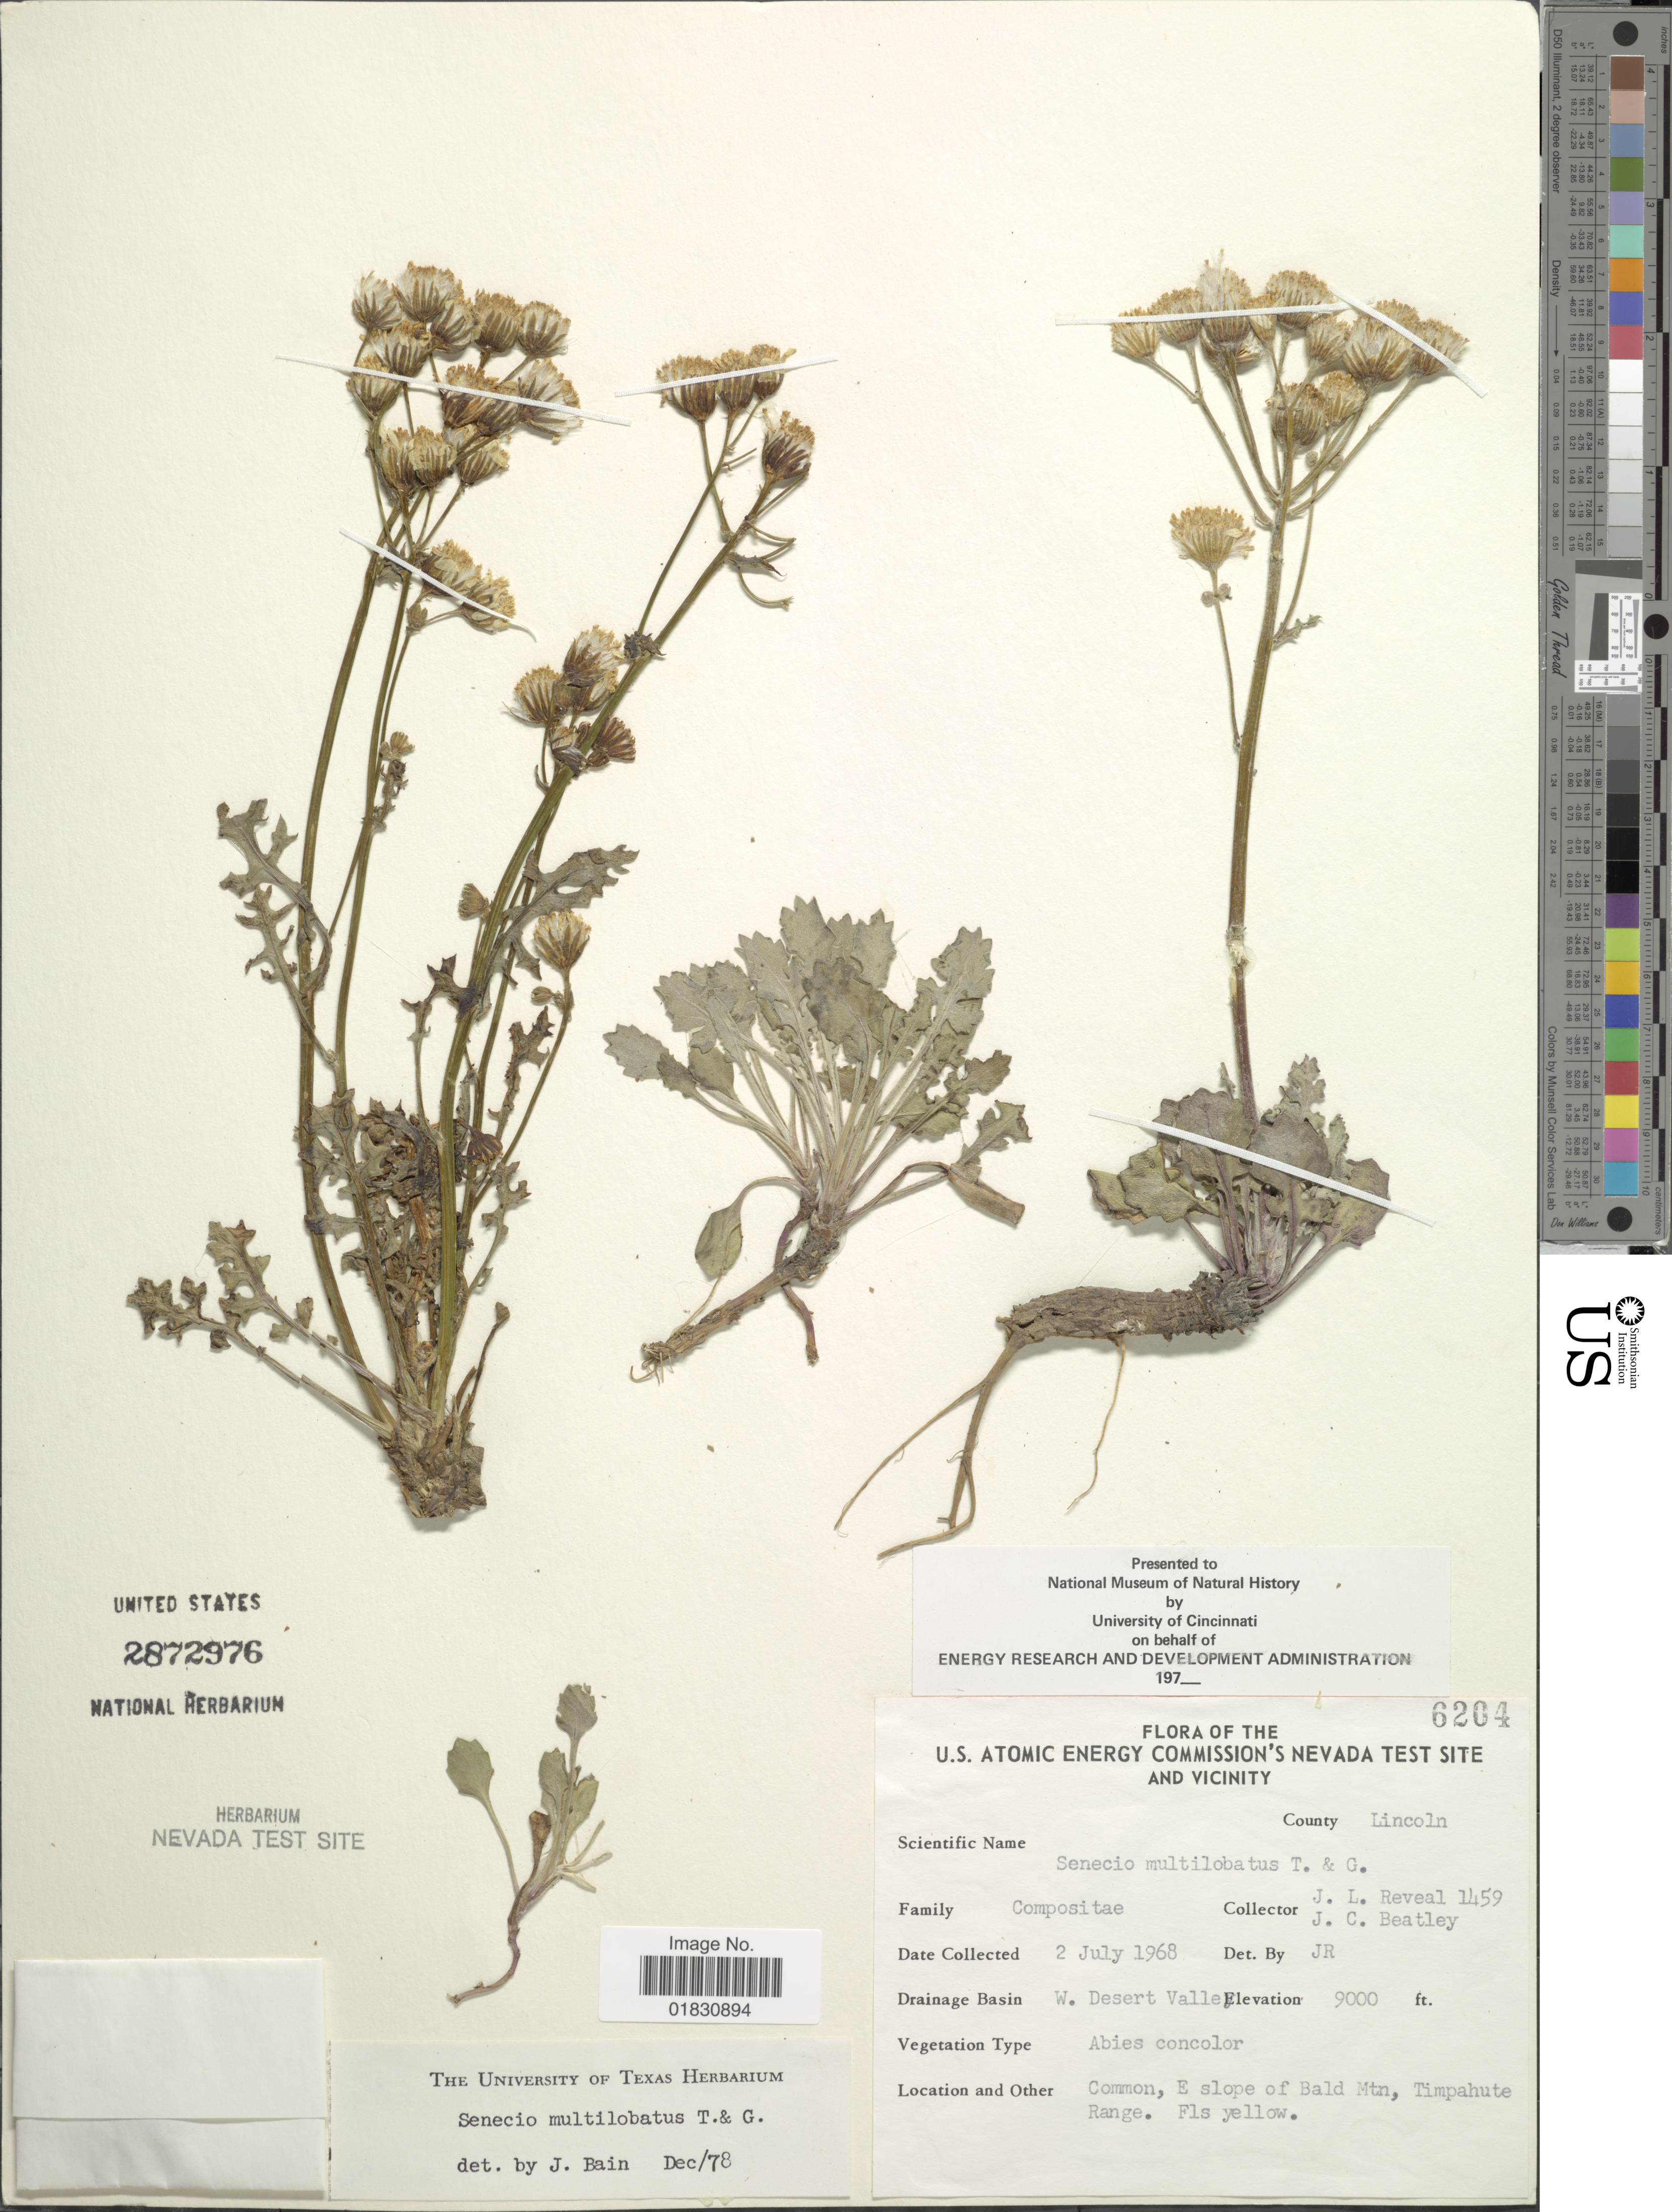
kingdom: Plantae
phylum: Tracheophyta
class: Magnoliopsida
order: Asterales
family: Asteraceae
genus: Packera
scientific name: Packera multilobata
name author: (Torr. & A. Gray) W.A. Weber & Á. Löve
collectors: J. L. Reveal & J. C. Beatley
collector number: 1459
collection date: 1968-07-02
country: United States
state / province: Nevada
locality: U.S. Atomic Energy Commission's Nevada Test Site And Vicinity, County Lincoln, Drainage Basin, W. Desert Valle, Common, E slope of Bald Mtn, Timpahute Range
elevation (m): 2743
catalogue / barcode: US 2872976